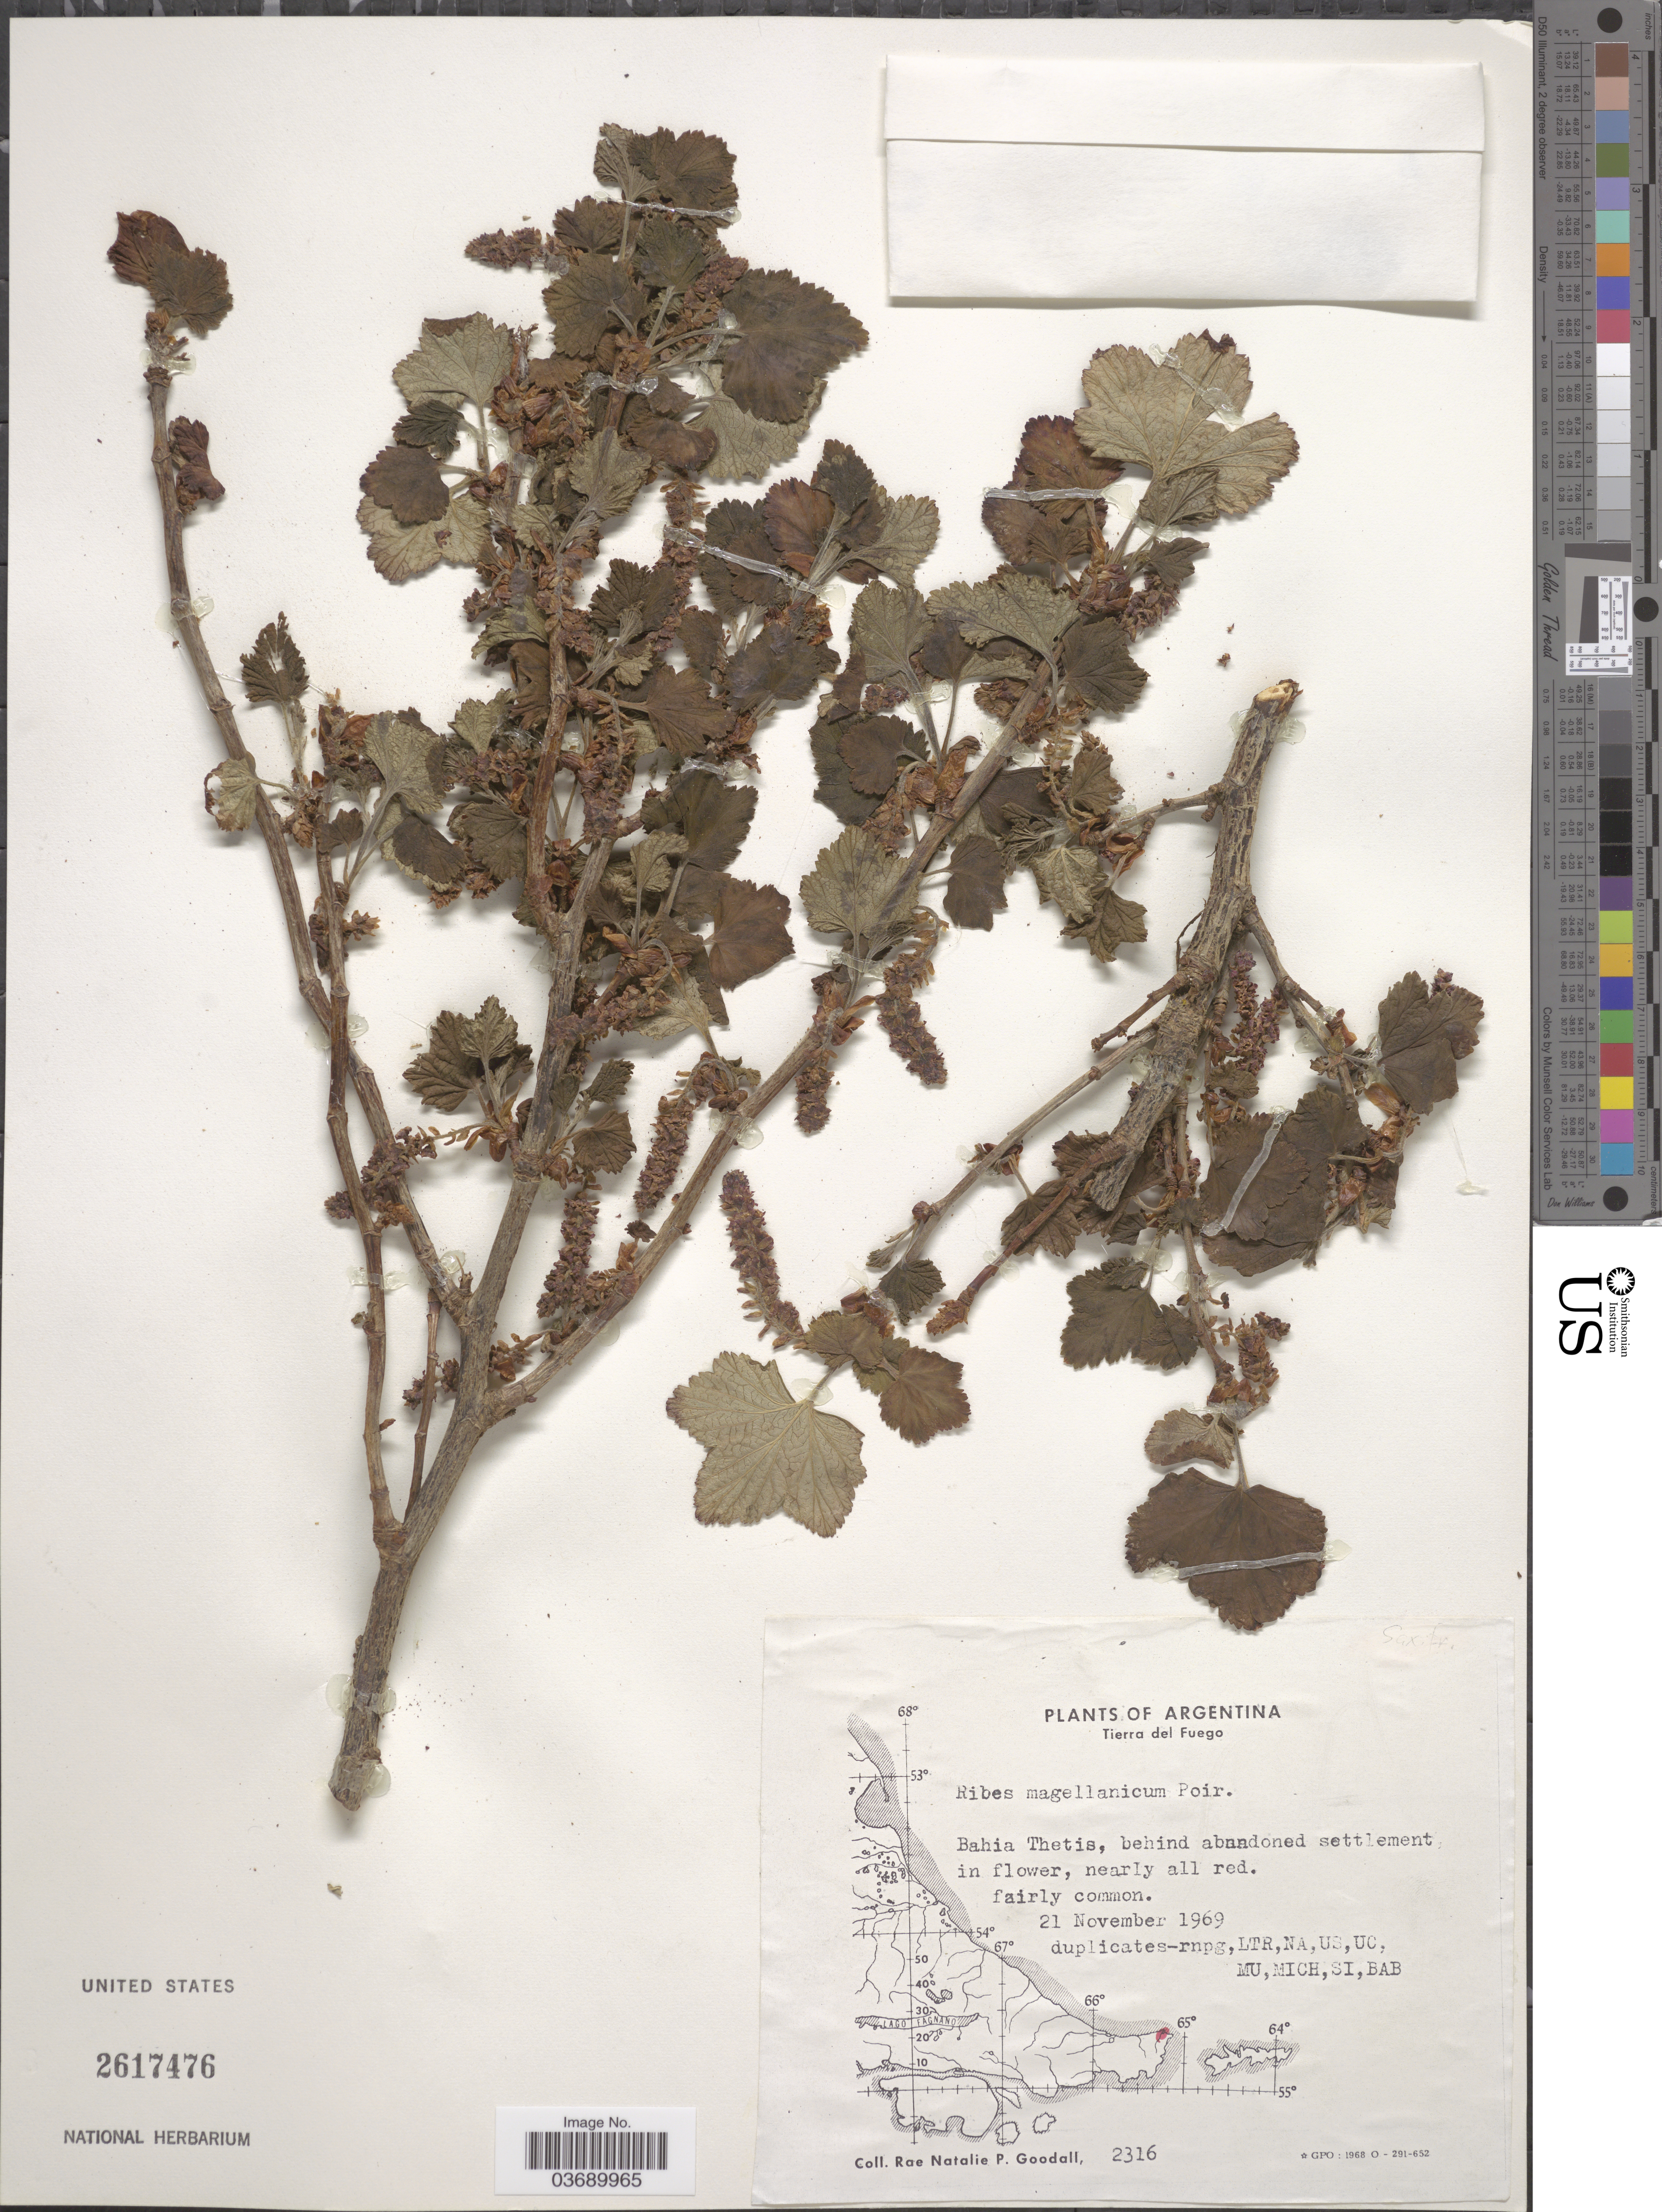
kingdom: Plantae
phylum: Tracheophyta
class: Magnoliopsida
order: Saxifragales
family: Grossulariaceae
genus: Ribes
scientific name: Ribes magellanicum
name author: Poir.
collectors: R. Goodall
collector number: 2316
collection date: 1969-11-21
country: Argentina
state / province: Tierra del Fuego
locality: Bahia Thetis, behind abandoned settlement.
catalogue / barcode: US 2617476